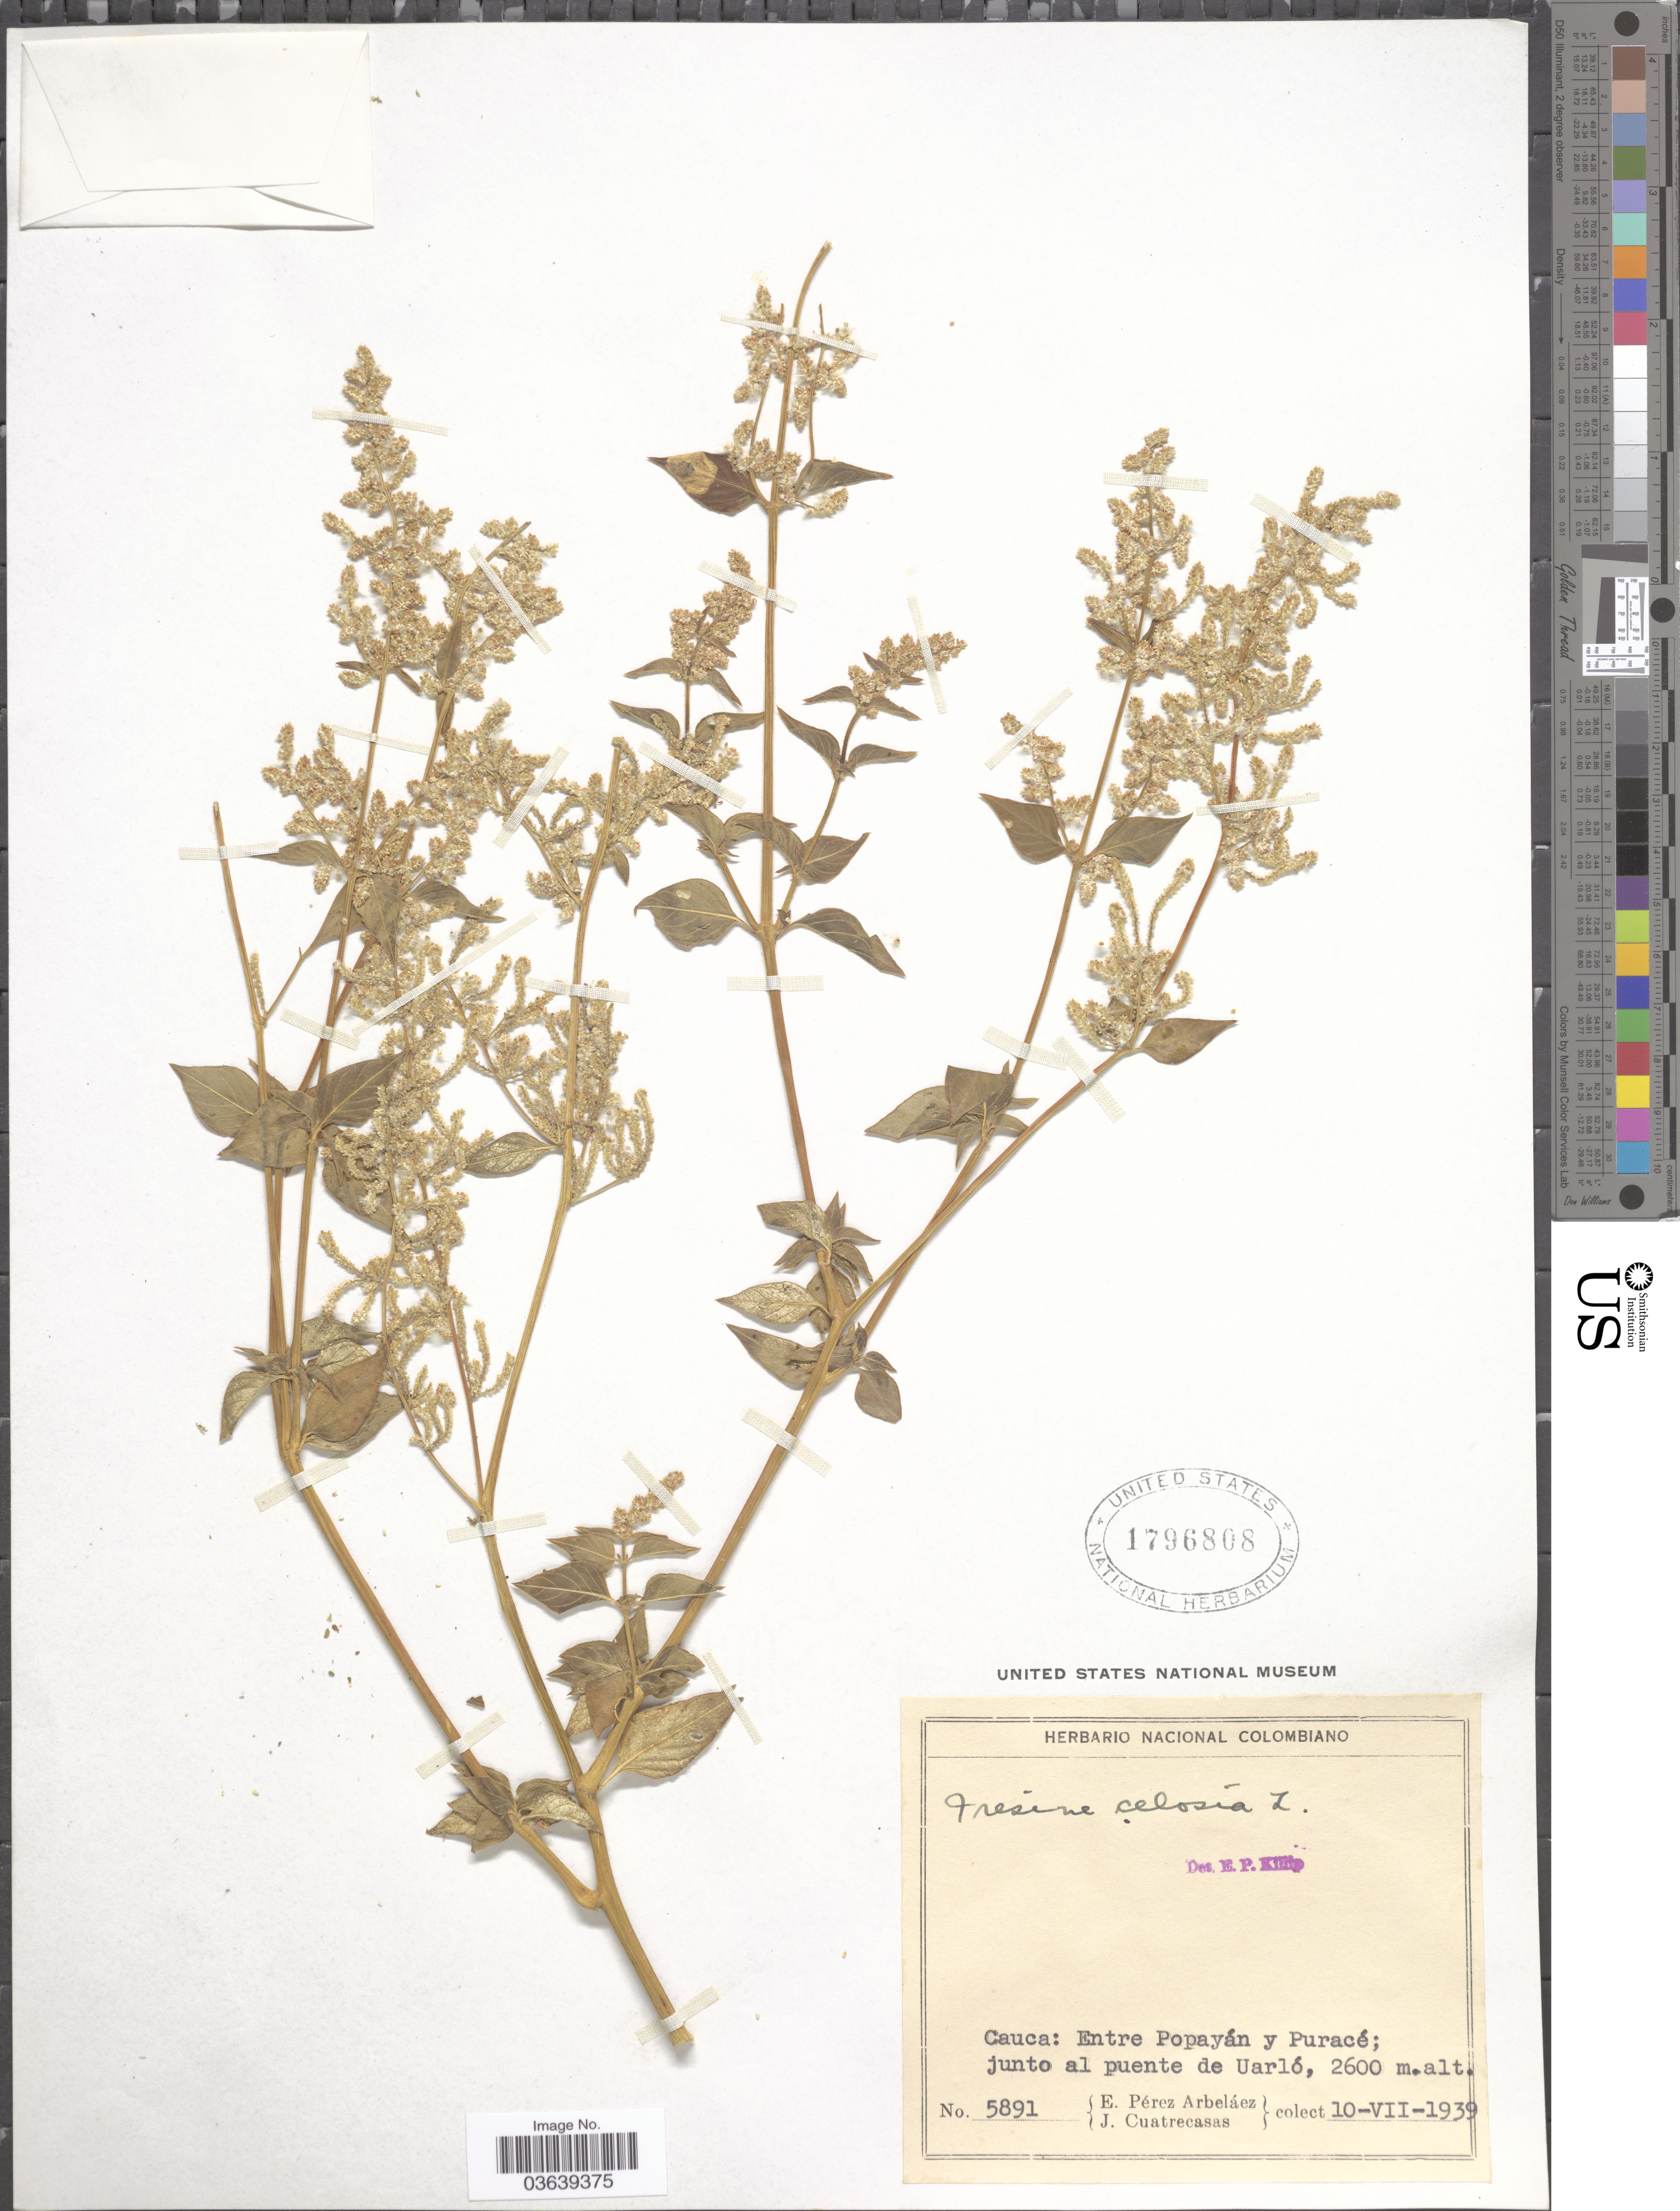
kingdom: Plantae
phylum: Tracheophyta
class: Magnoliopsida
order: Caryophyllales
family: Amaranthaceae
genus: Iresine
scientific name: Iresine celosia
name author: L.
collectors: E. Pérez Arbeláez & J. Cuatrecasas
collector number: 5891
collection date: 1939-07-10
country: Colombia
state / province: Cauca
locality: Entre Popayán y Puracé; junto al puente de Uarló.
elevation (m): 2600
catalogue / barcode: US 1796808